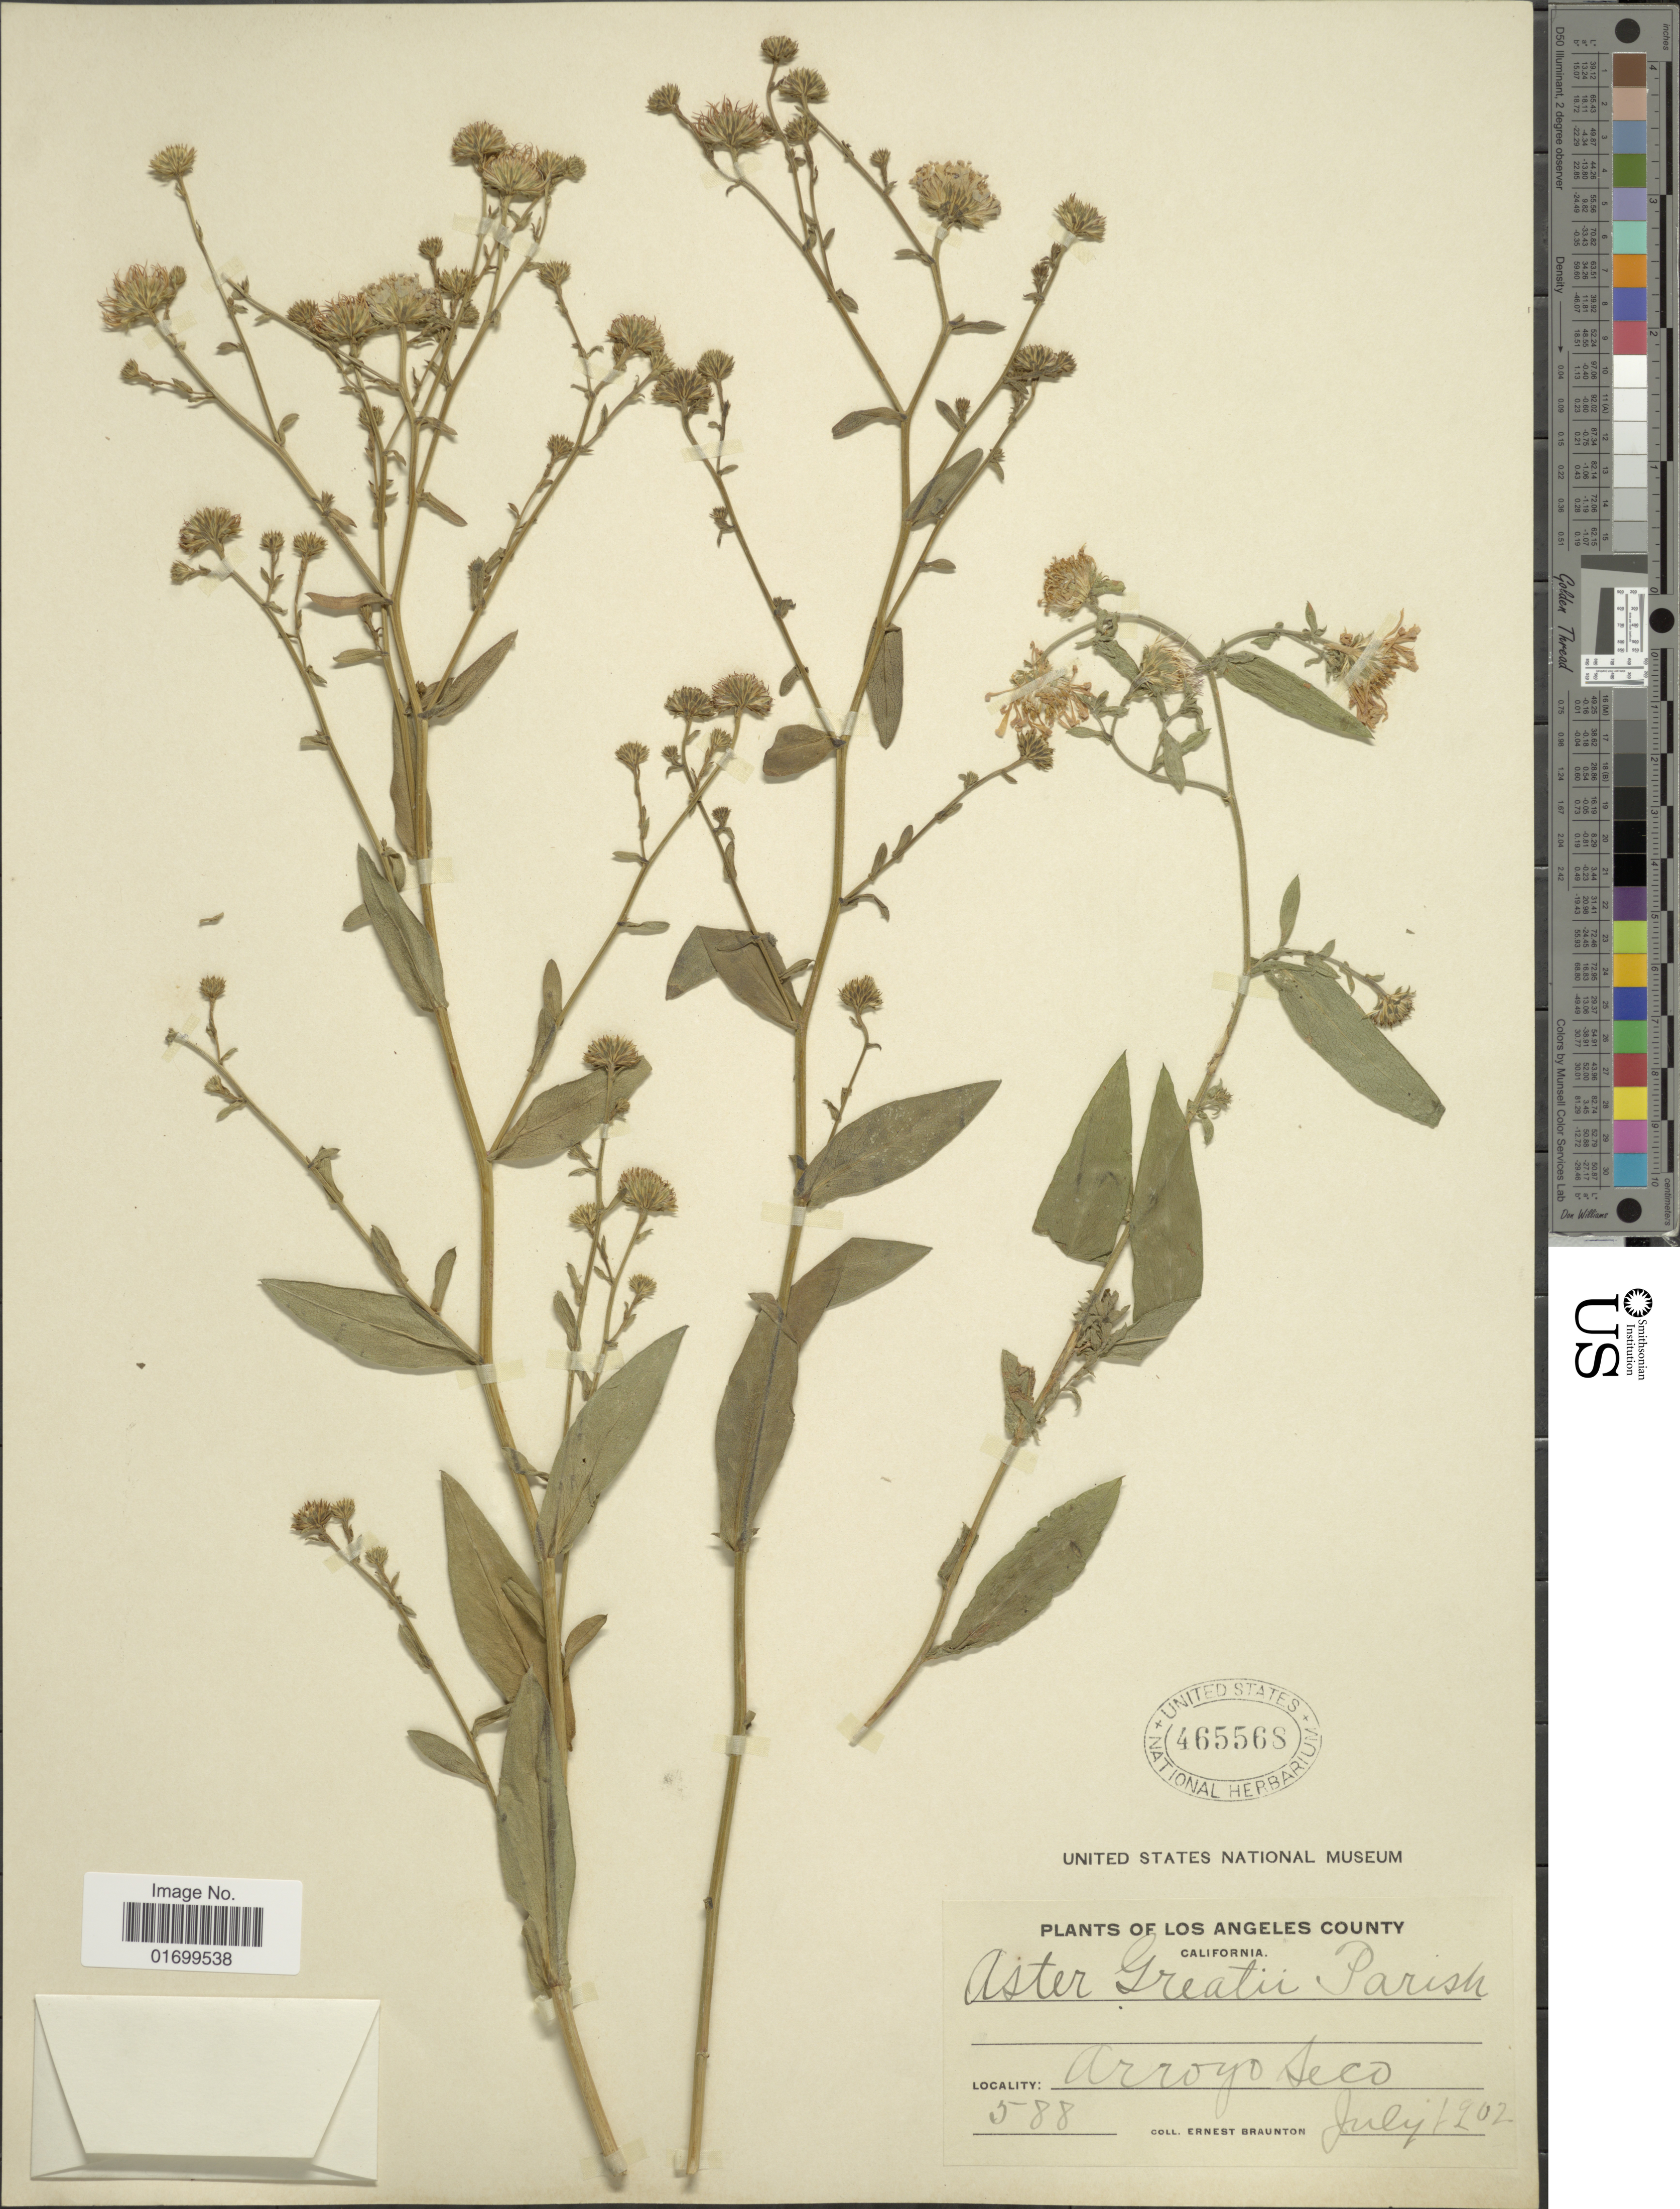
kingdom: Plantae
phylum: Tracheophyta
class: Magnoliopsida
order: Asterales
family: Asteraceae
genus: Symphyotrichum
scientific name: Symphyotrichum greatae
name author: (Parish) G.L. Nesom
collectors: E. Braunton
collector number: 588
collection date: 1902-07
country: United States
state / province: California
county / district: Los Angeles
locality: Los Angeles County, Arroyo Seco.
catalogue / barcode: US 465568